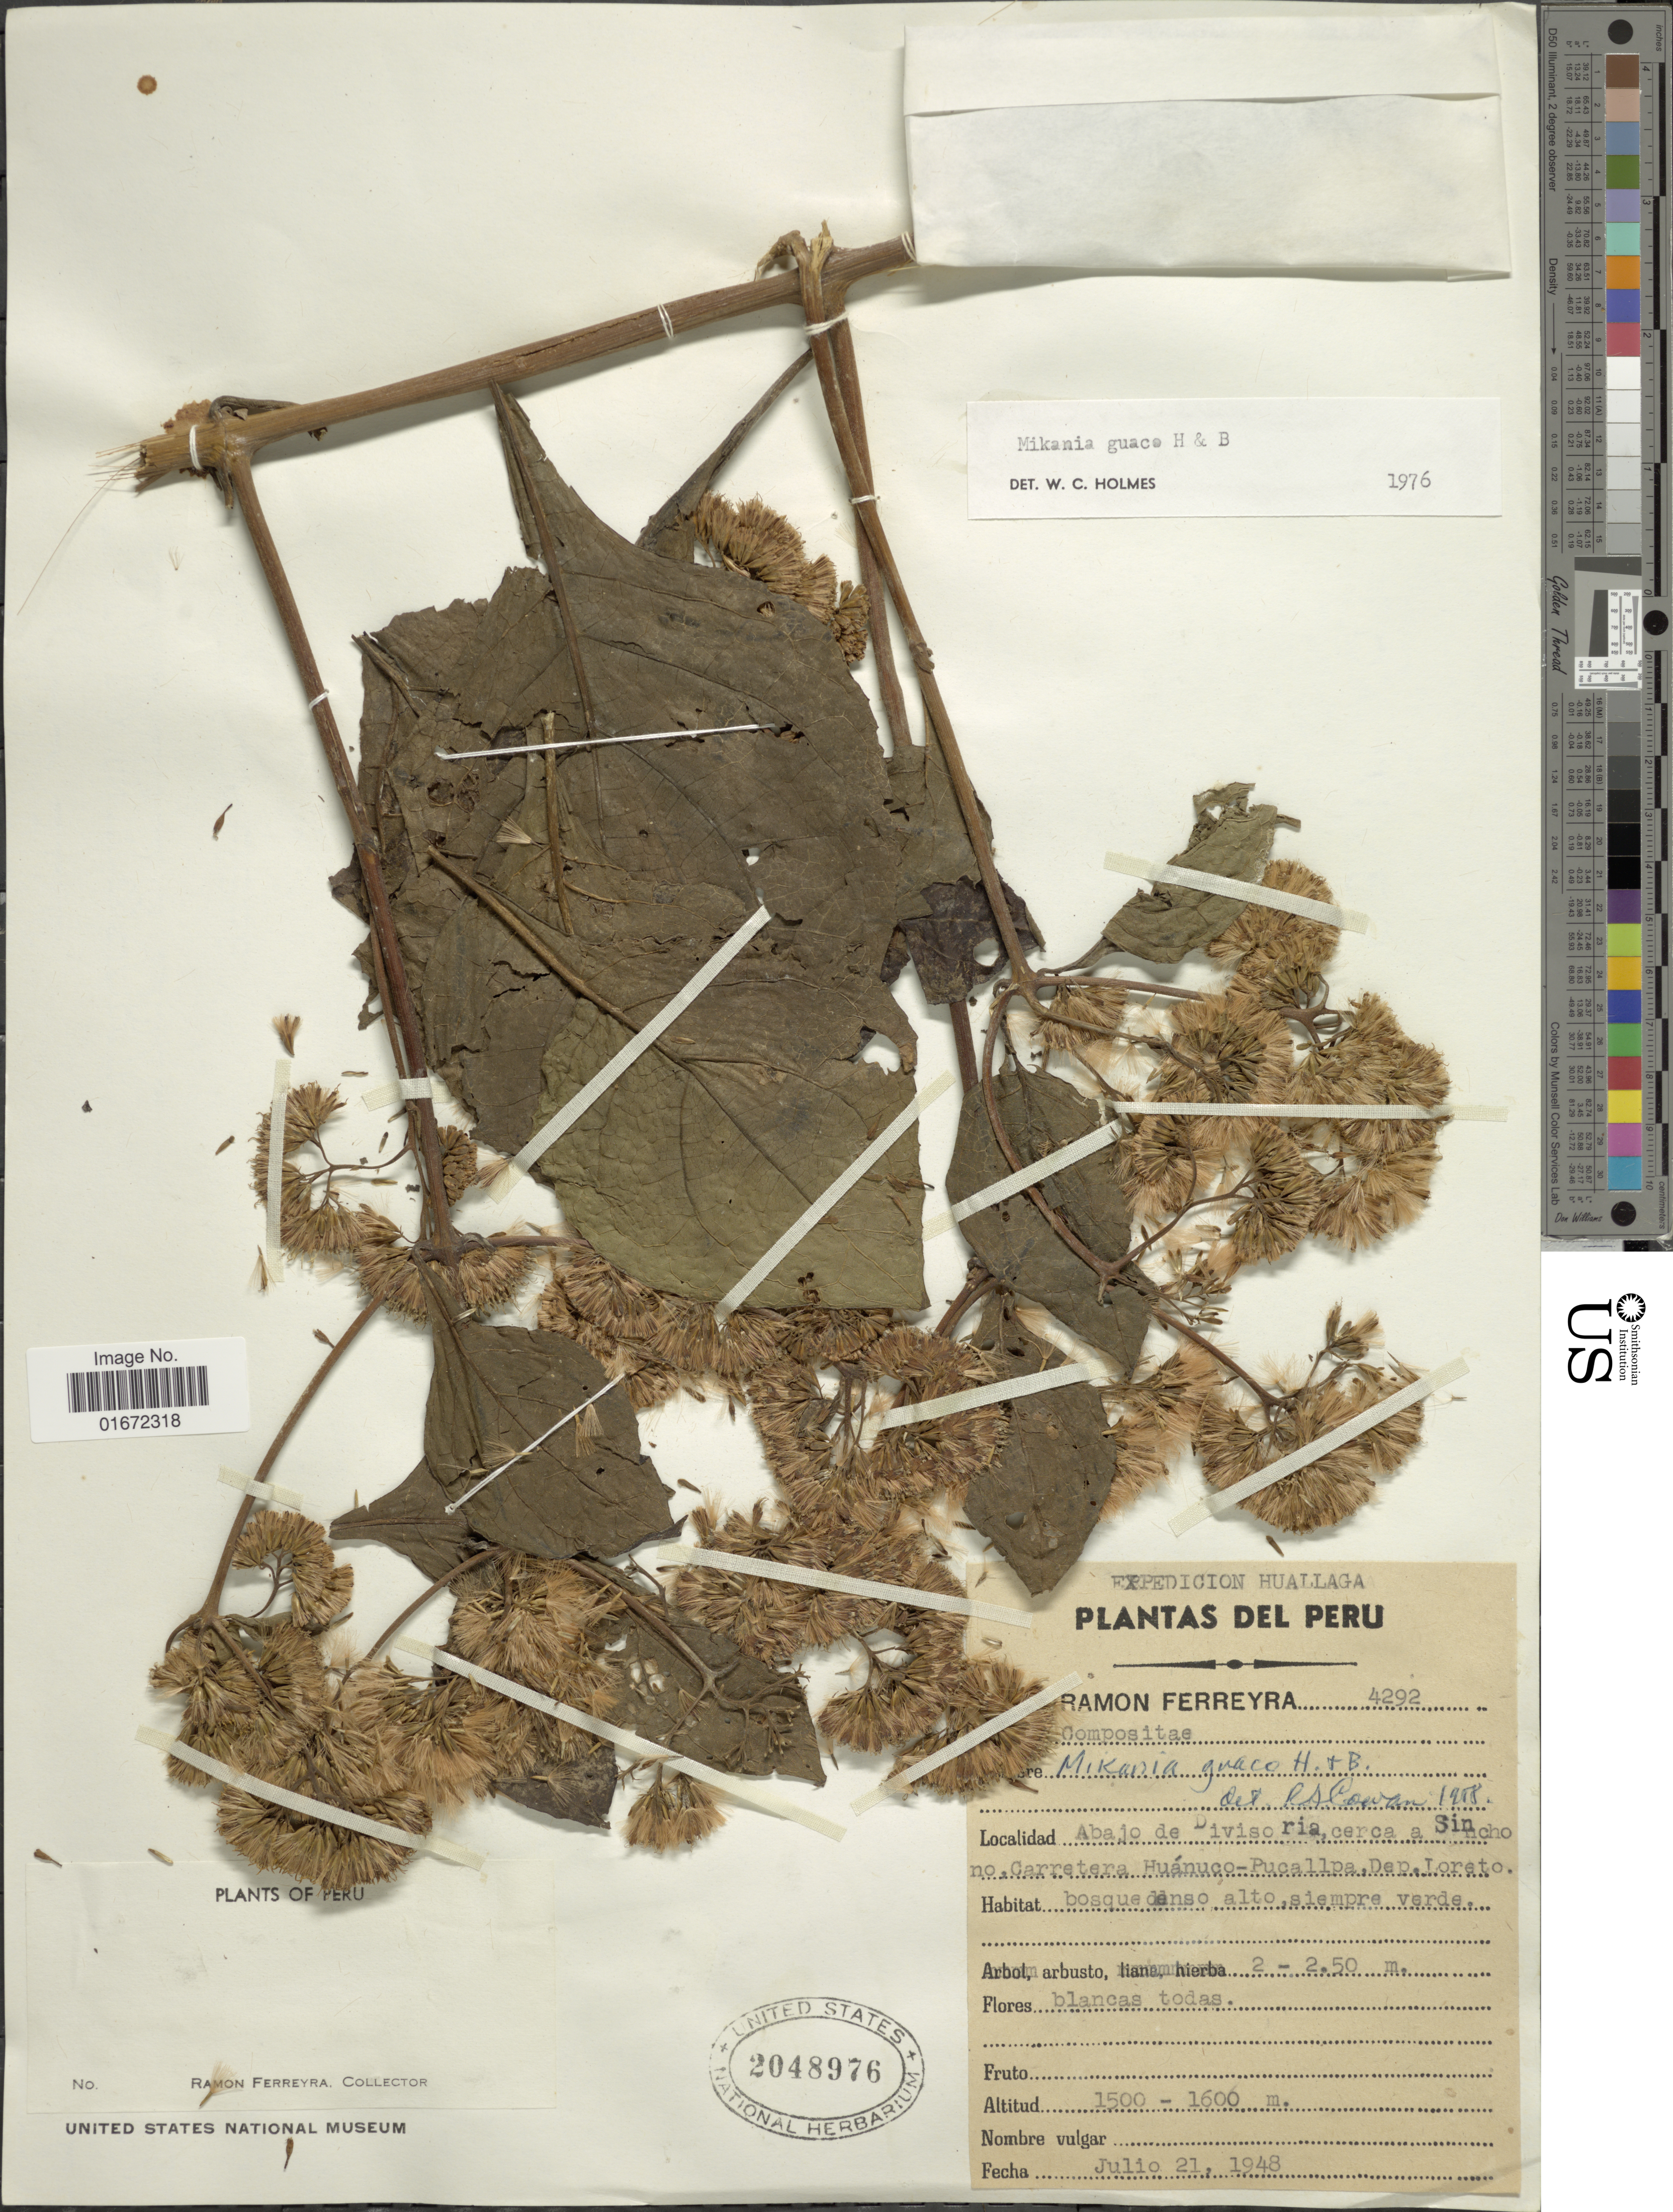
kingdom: Plantae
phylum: Tracheophyta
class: Magnoliopsida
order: Asterales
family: Asteraceae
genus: Mikania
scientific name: Mikania guaco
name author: Humb. & Bonpl.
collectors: R. A. Ferreyra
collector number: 4292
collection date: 1948-07-21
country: Peru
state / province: Loreto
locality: Abajo de Divisoria, cerca a Sinchono. Carretera Huánuco-Pucallpa, Dep. Loreto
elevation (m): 1500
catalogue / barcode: US 2048976